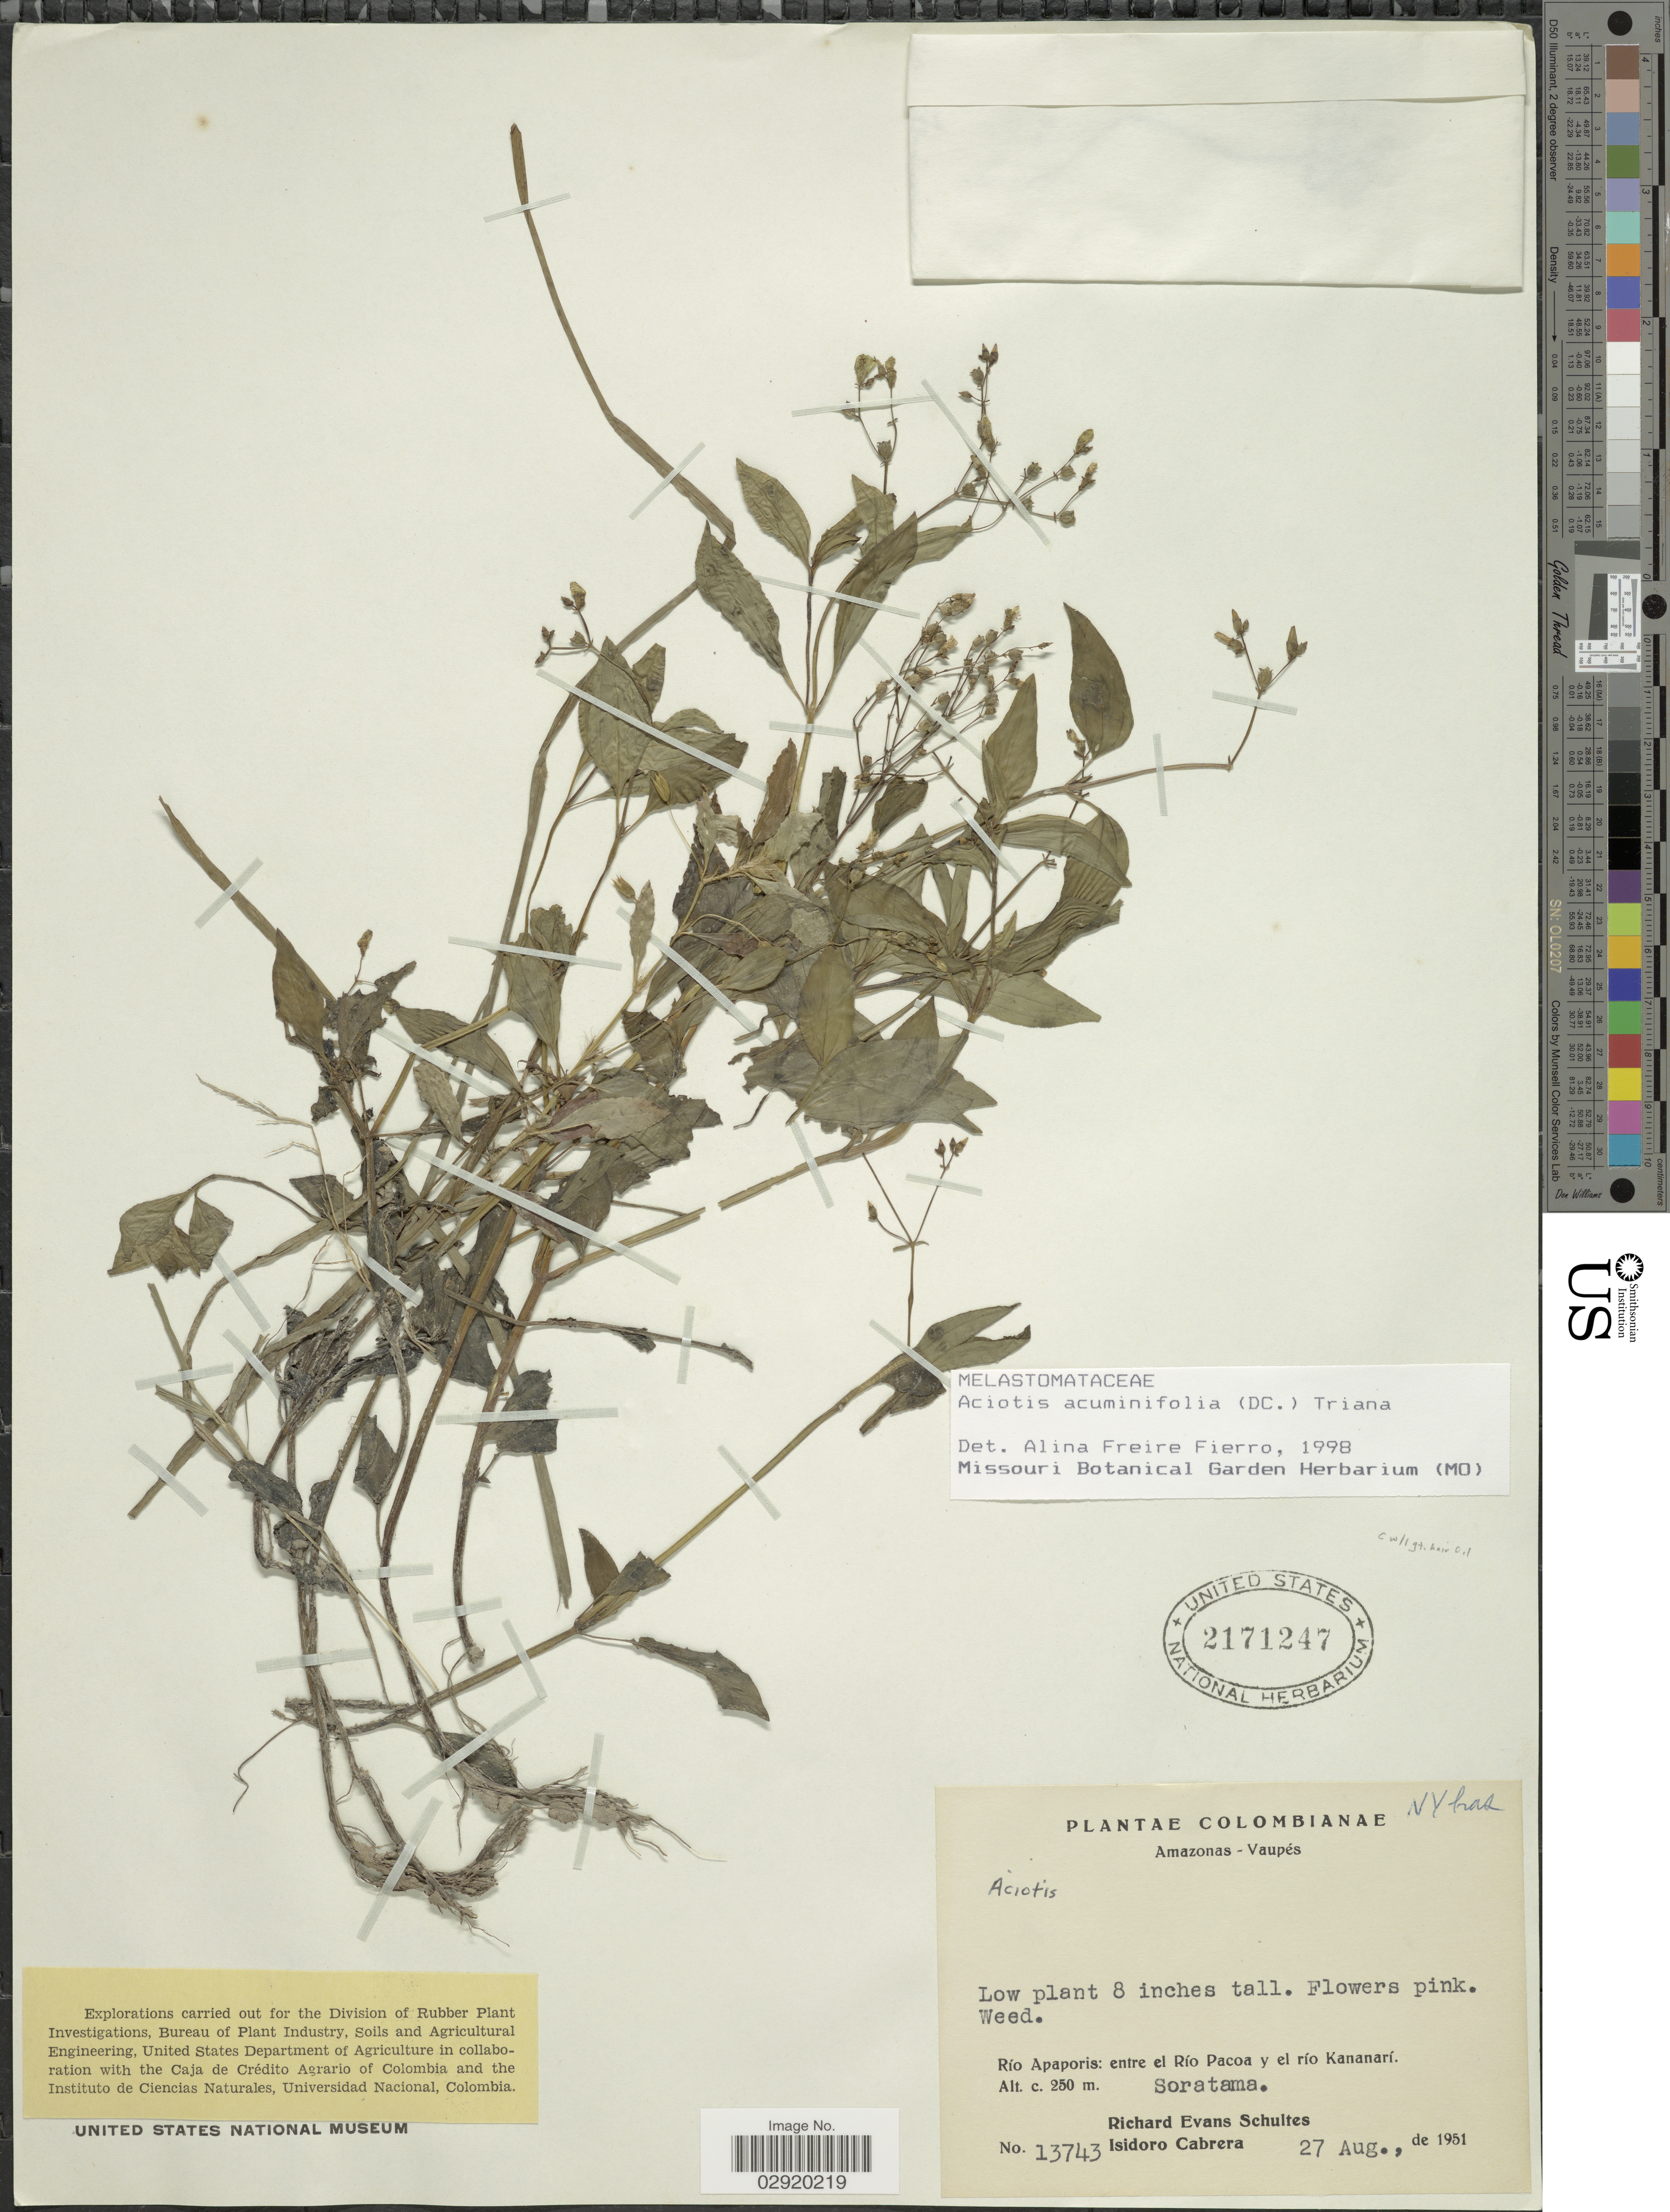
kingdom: Plantae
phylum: Tracheophyta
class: Magnoliopsida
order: Myrtales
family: Melastomataceae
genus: Aciotis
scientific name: Aciotis acuminifolia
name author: (Mart. ex DC.) Triana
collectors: R. E. Schultes & I. Cabrera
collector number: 13743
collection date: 1951-02-27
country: Colombia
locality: Amazonas-Vaupés. Río Apaporis: entre el Río Pacoa y el río Kananarí. Soratama.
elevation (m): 250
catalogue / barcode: US 2171247